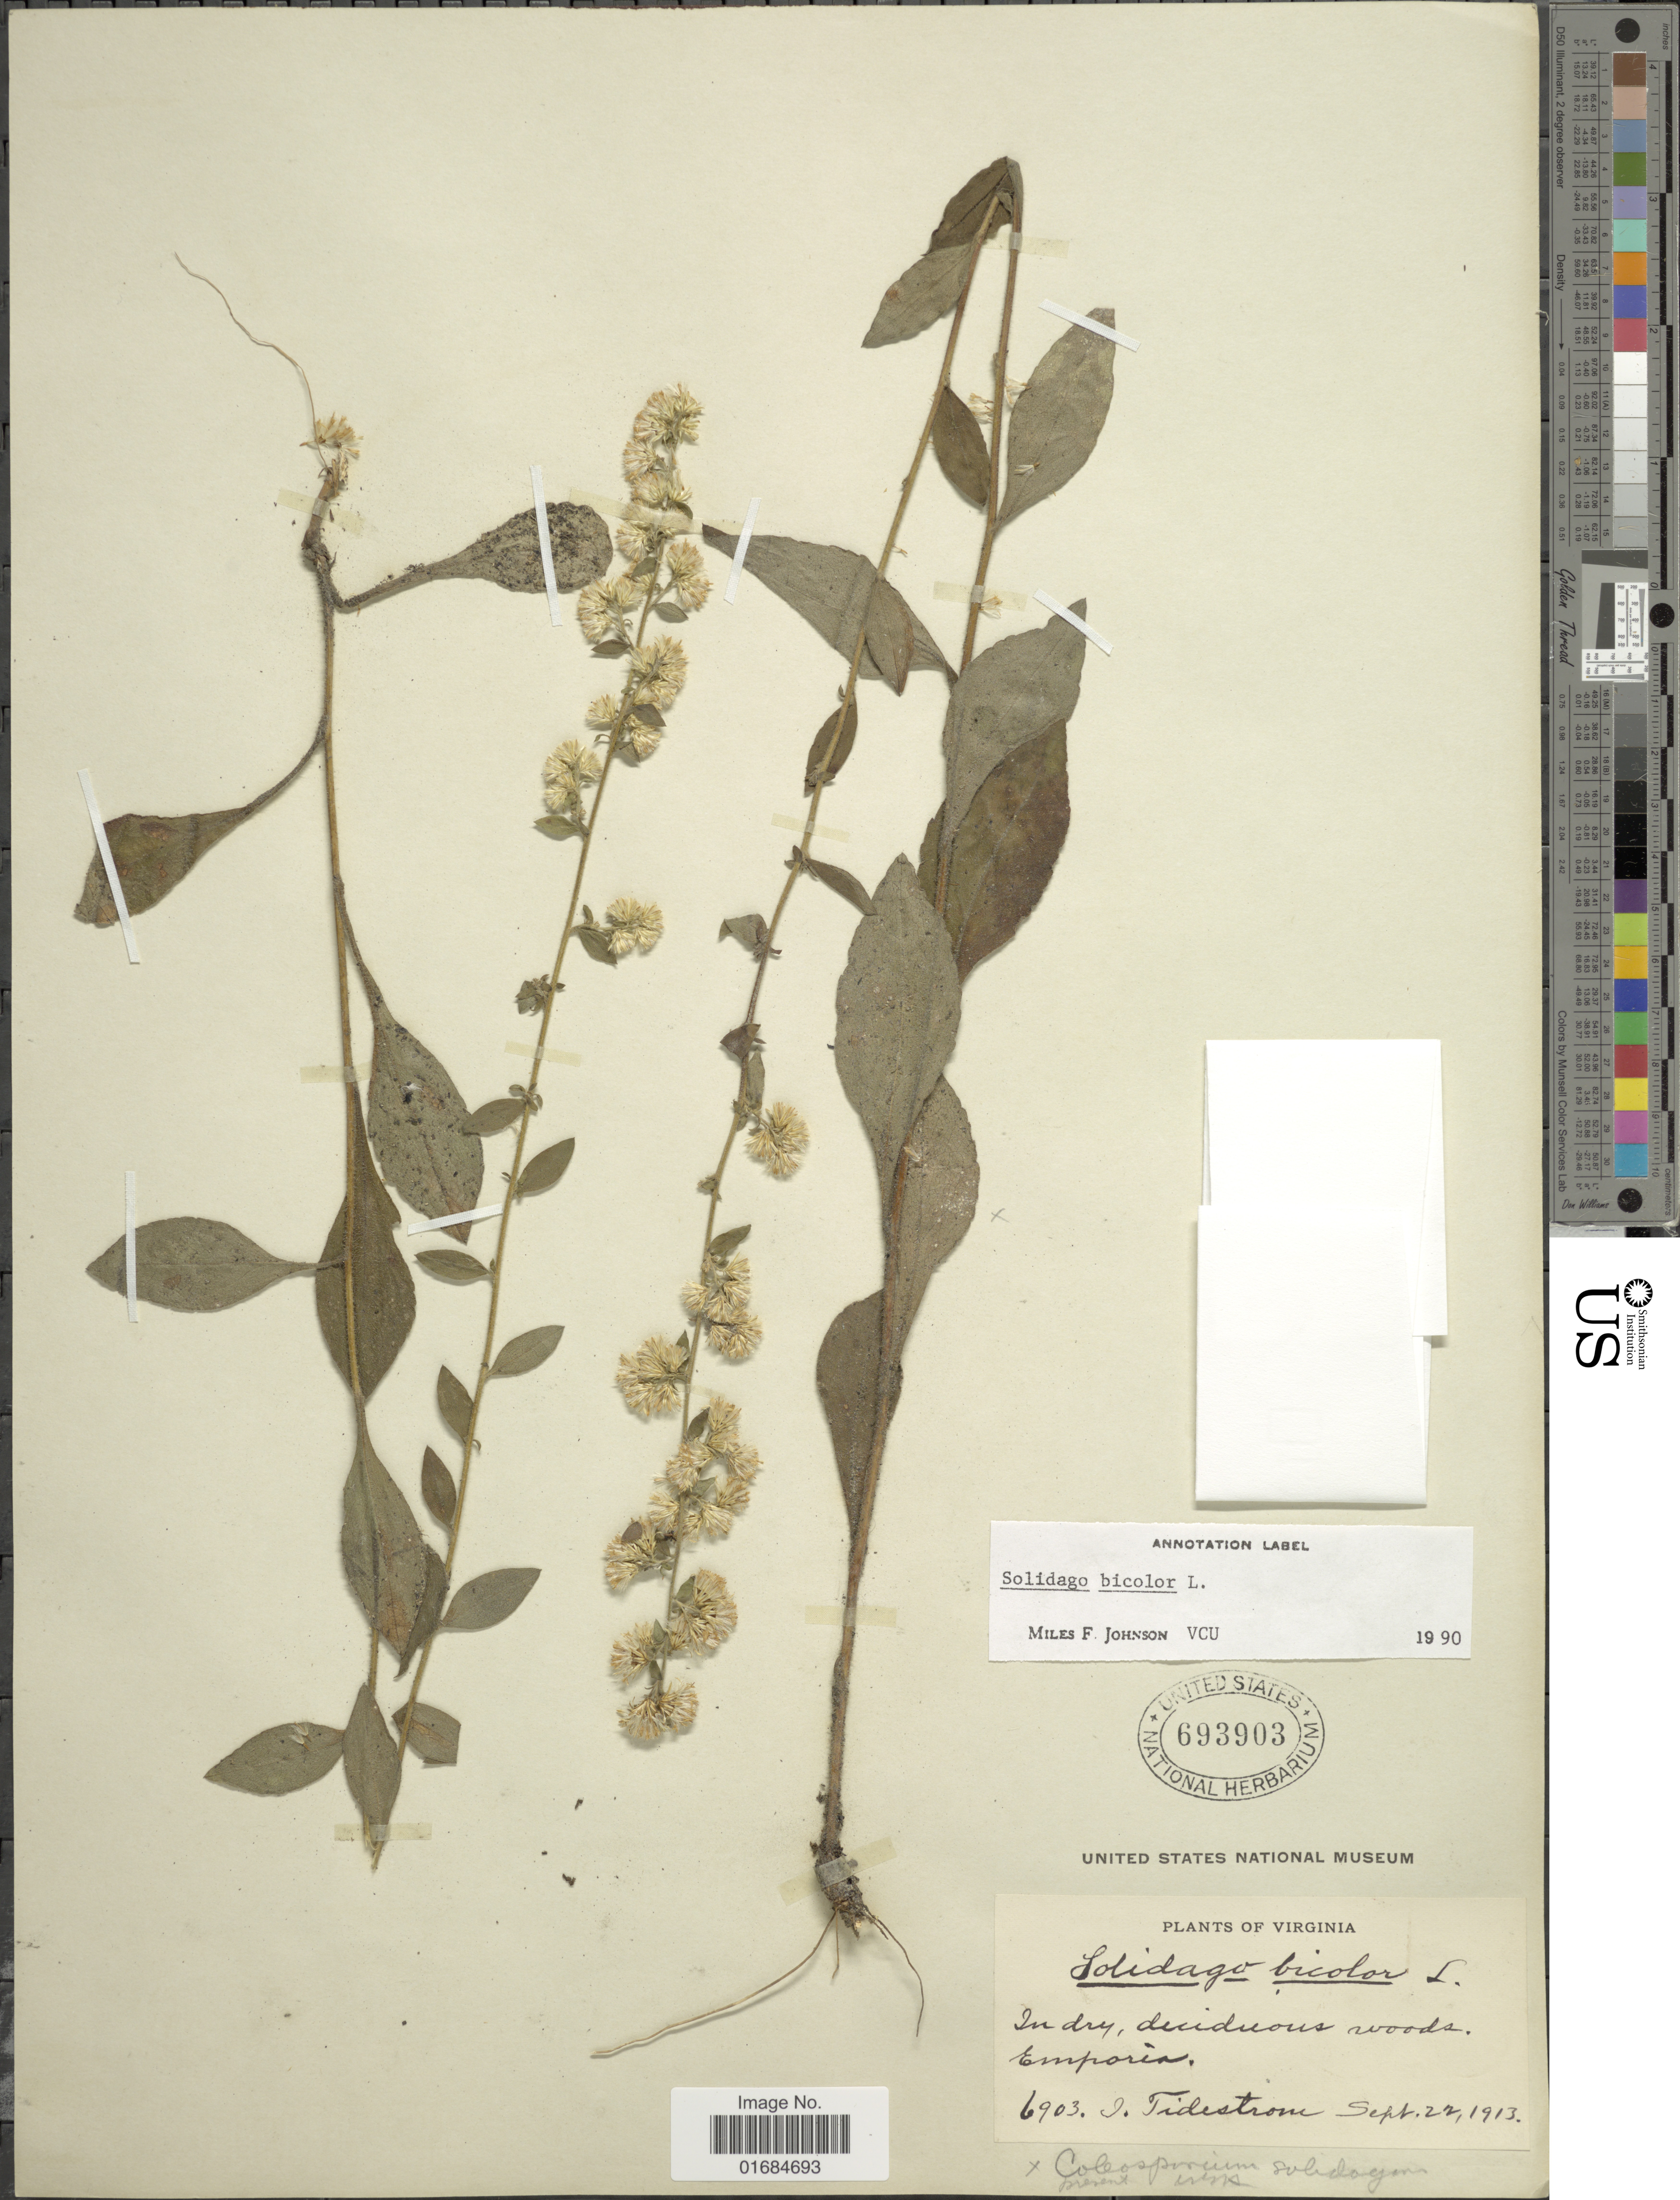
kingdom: Plantae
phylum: Tracheophyta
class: Magnoliopsida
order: Asterales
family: Asteraceae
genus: Solidago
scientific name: Solidago bicolor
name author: L.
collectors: J. Tidestrom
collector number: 6903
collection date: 1913-09-22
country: United States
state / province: Virginia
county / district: City of Emporia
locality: Emporia.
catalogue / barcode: US 693903